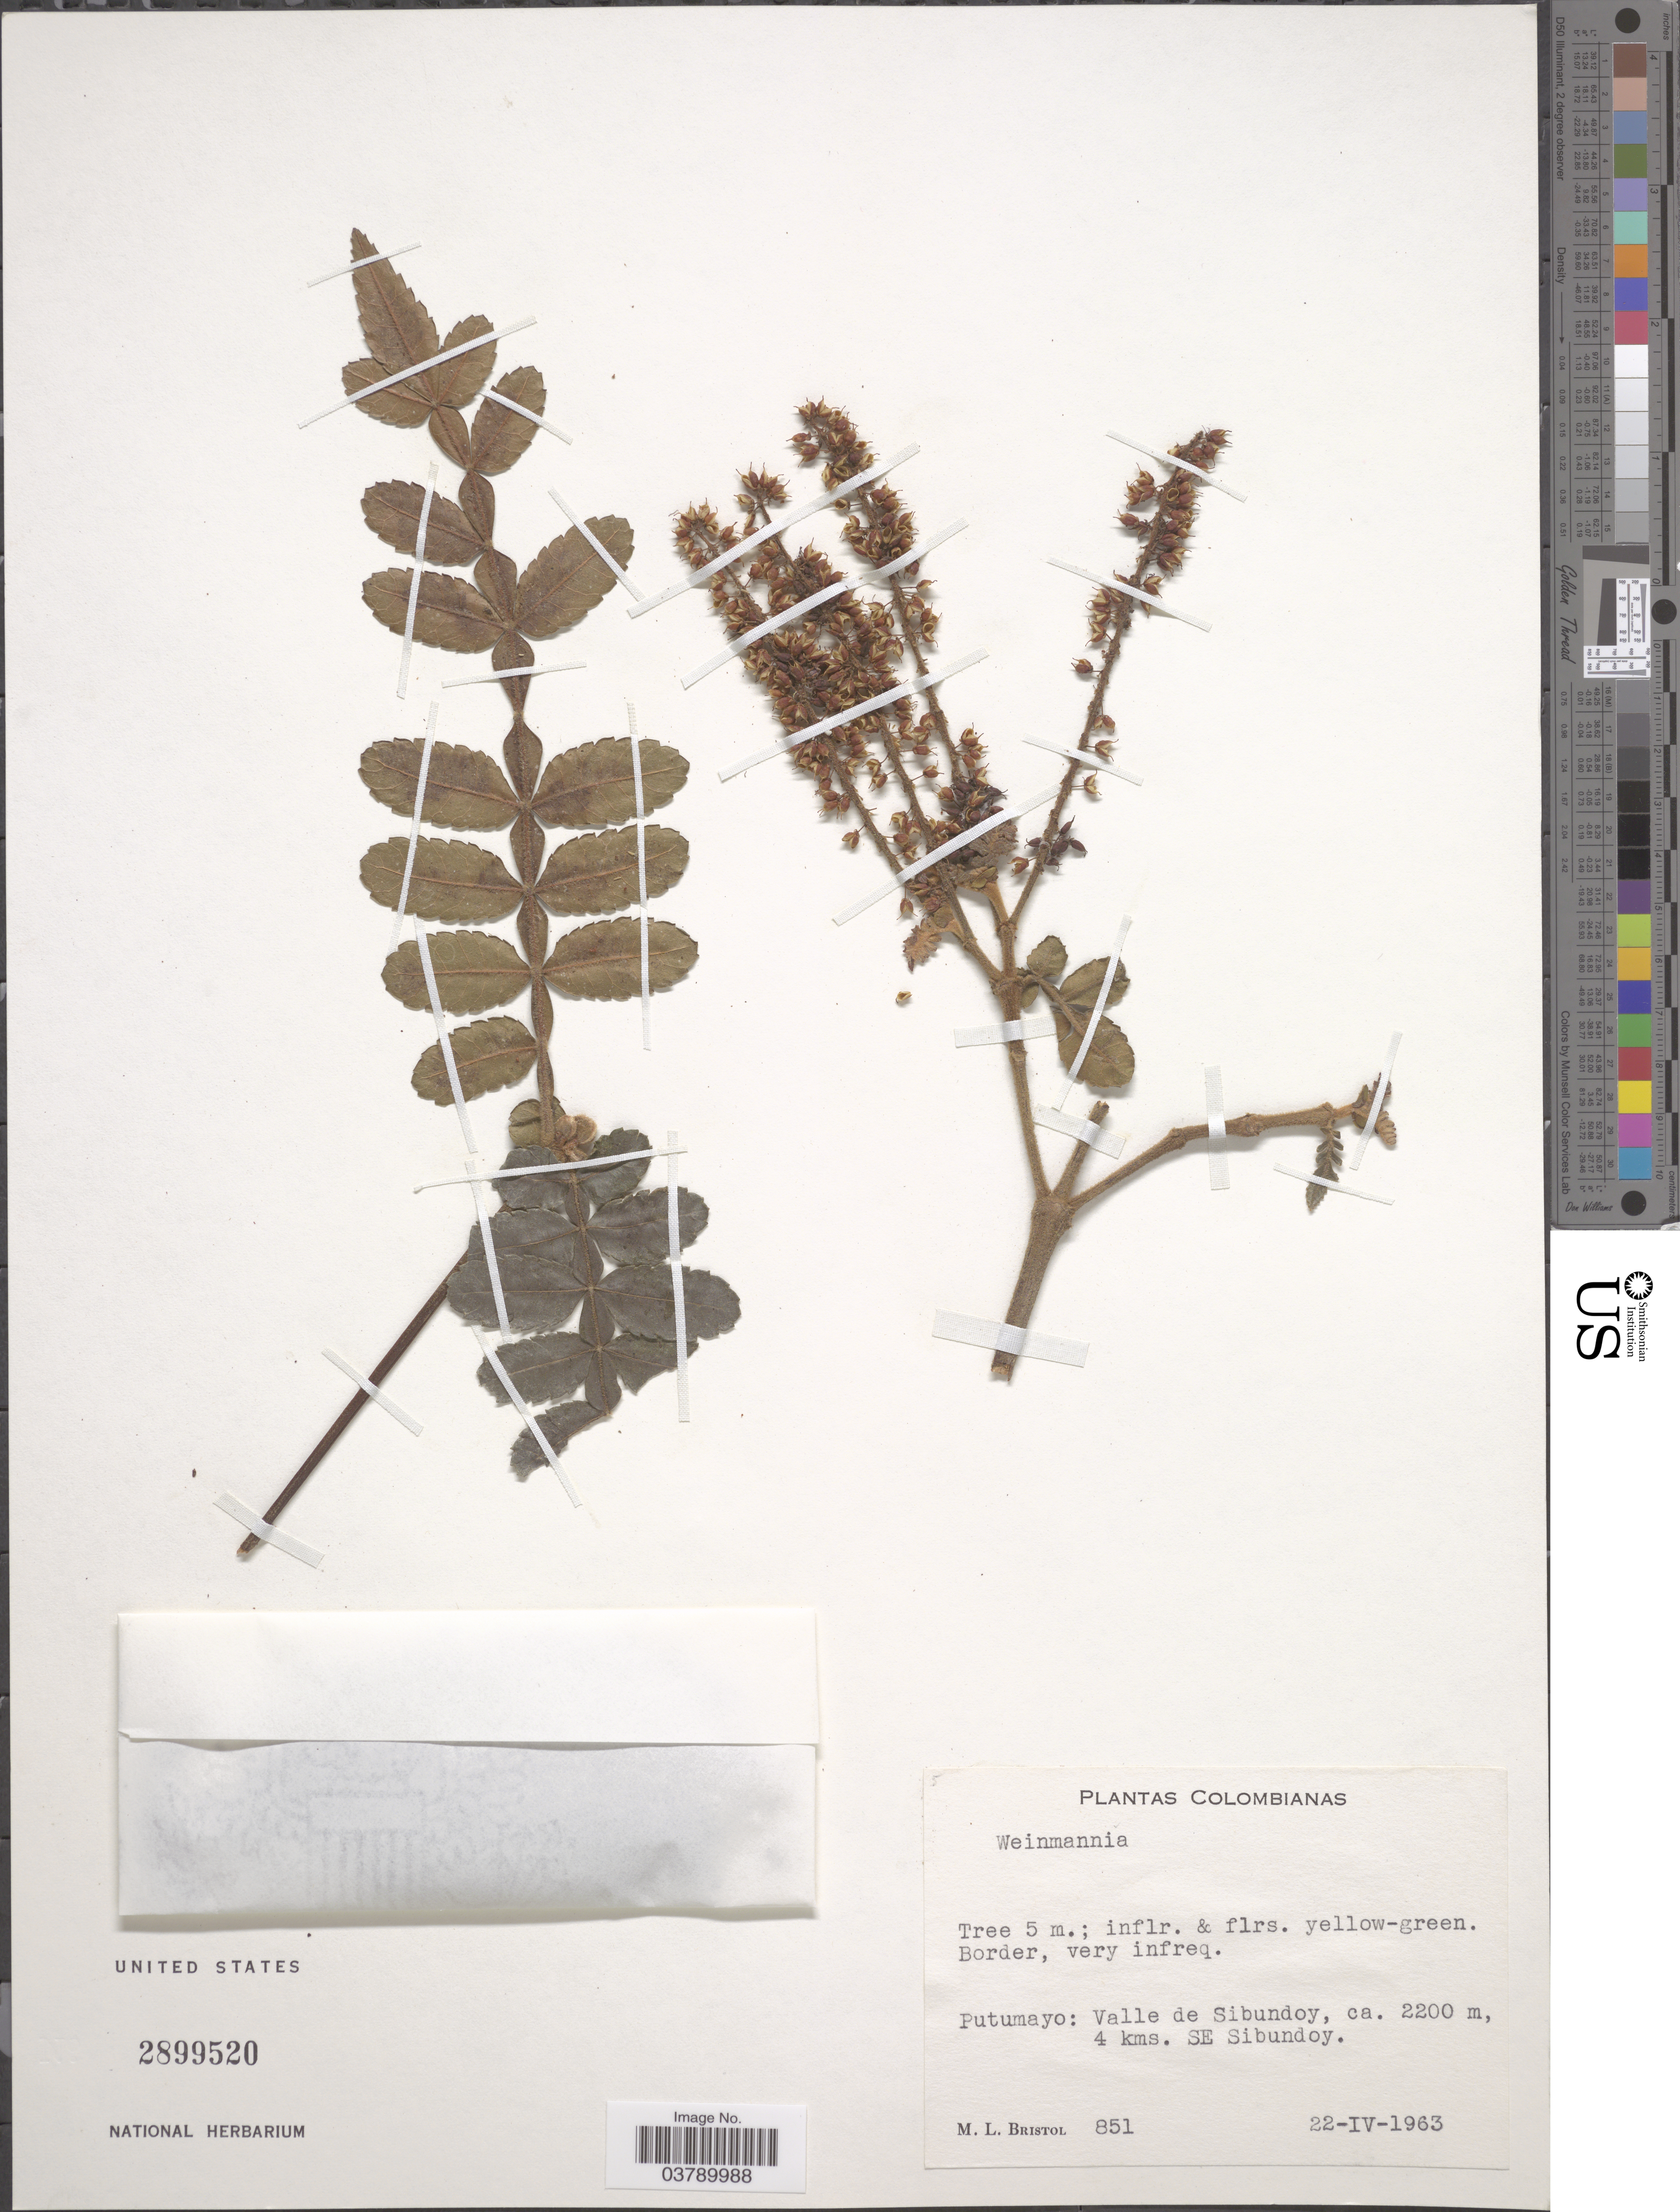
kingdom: Plantae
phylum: Tracheophyta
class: Magnoliopsida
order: Oxalidales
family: Cunoniaceae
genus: Weinmannia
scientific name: Weinmannia sp.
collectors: M. L. Bristol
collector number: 851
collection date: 1963-04-22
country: Colombia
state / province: Putumayo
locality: Valle de Sibundoy, 4 kms. SE Sibundoy.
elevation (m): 2200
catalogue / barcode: US 2899520